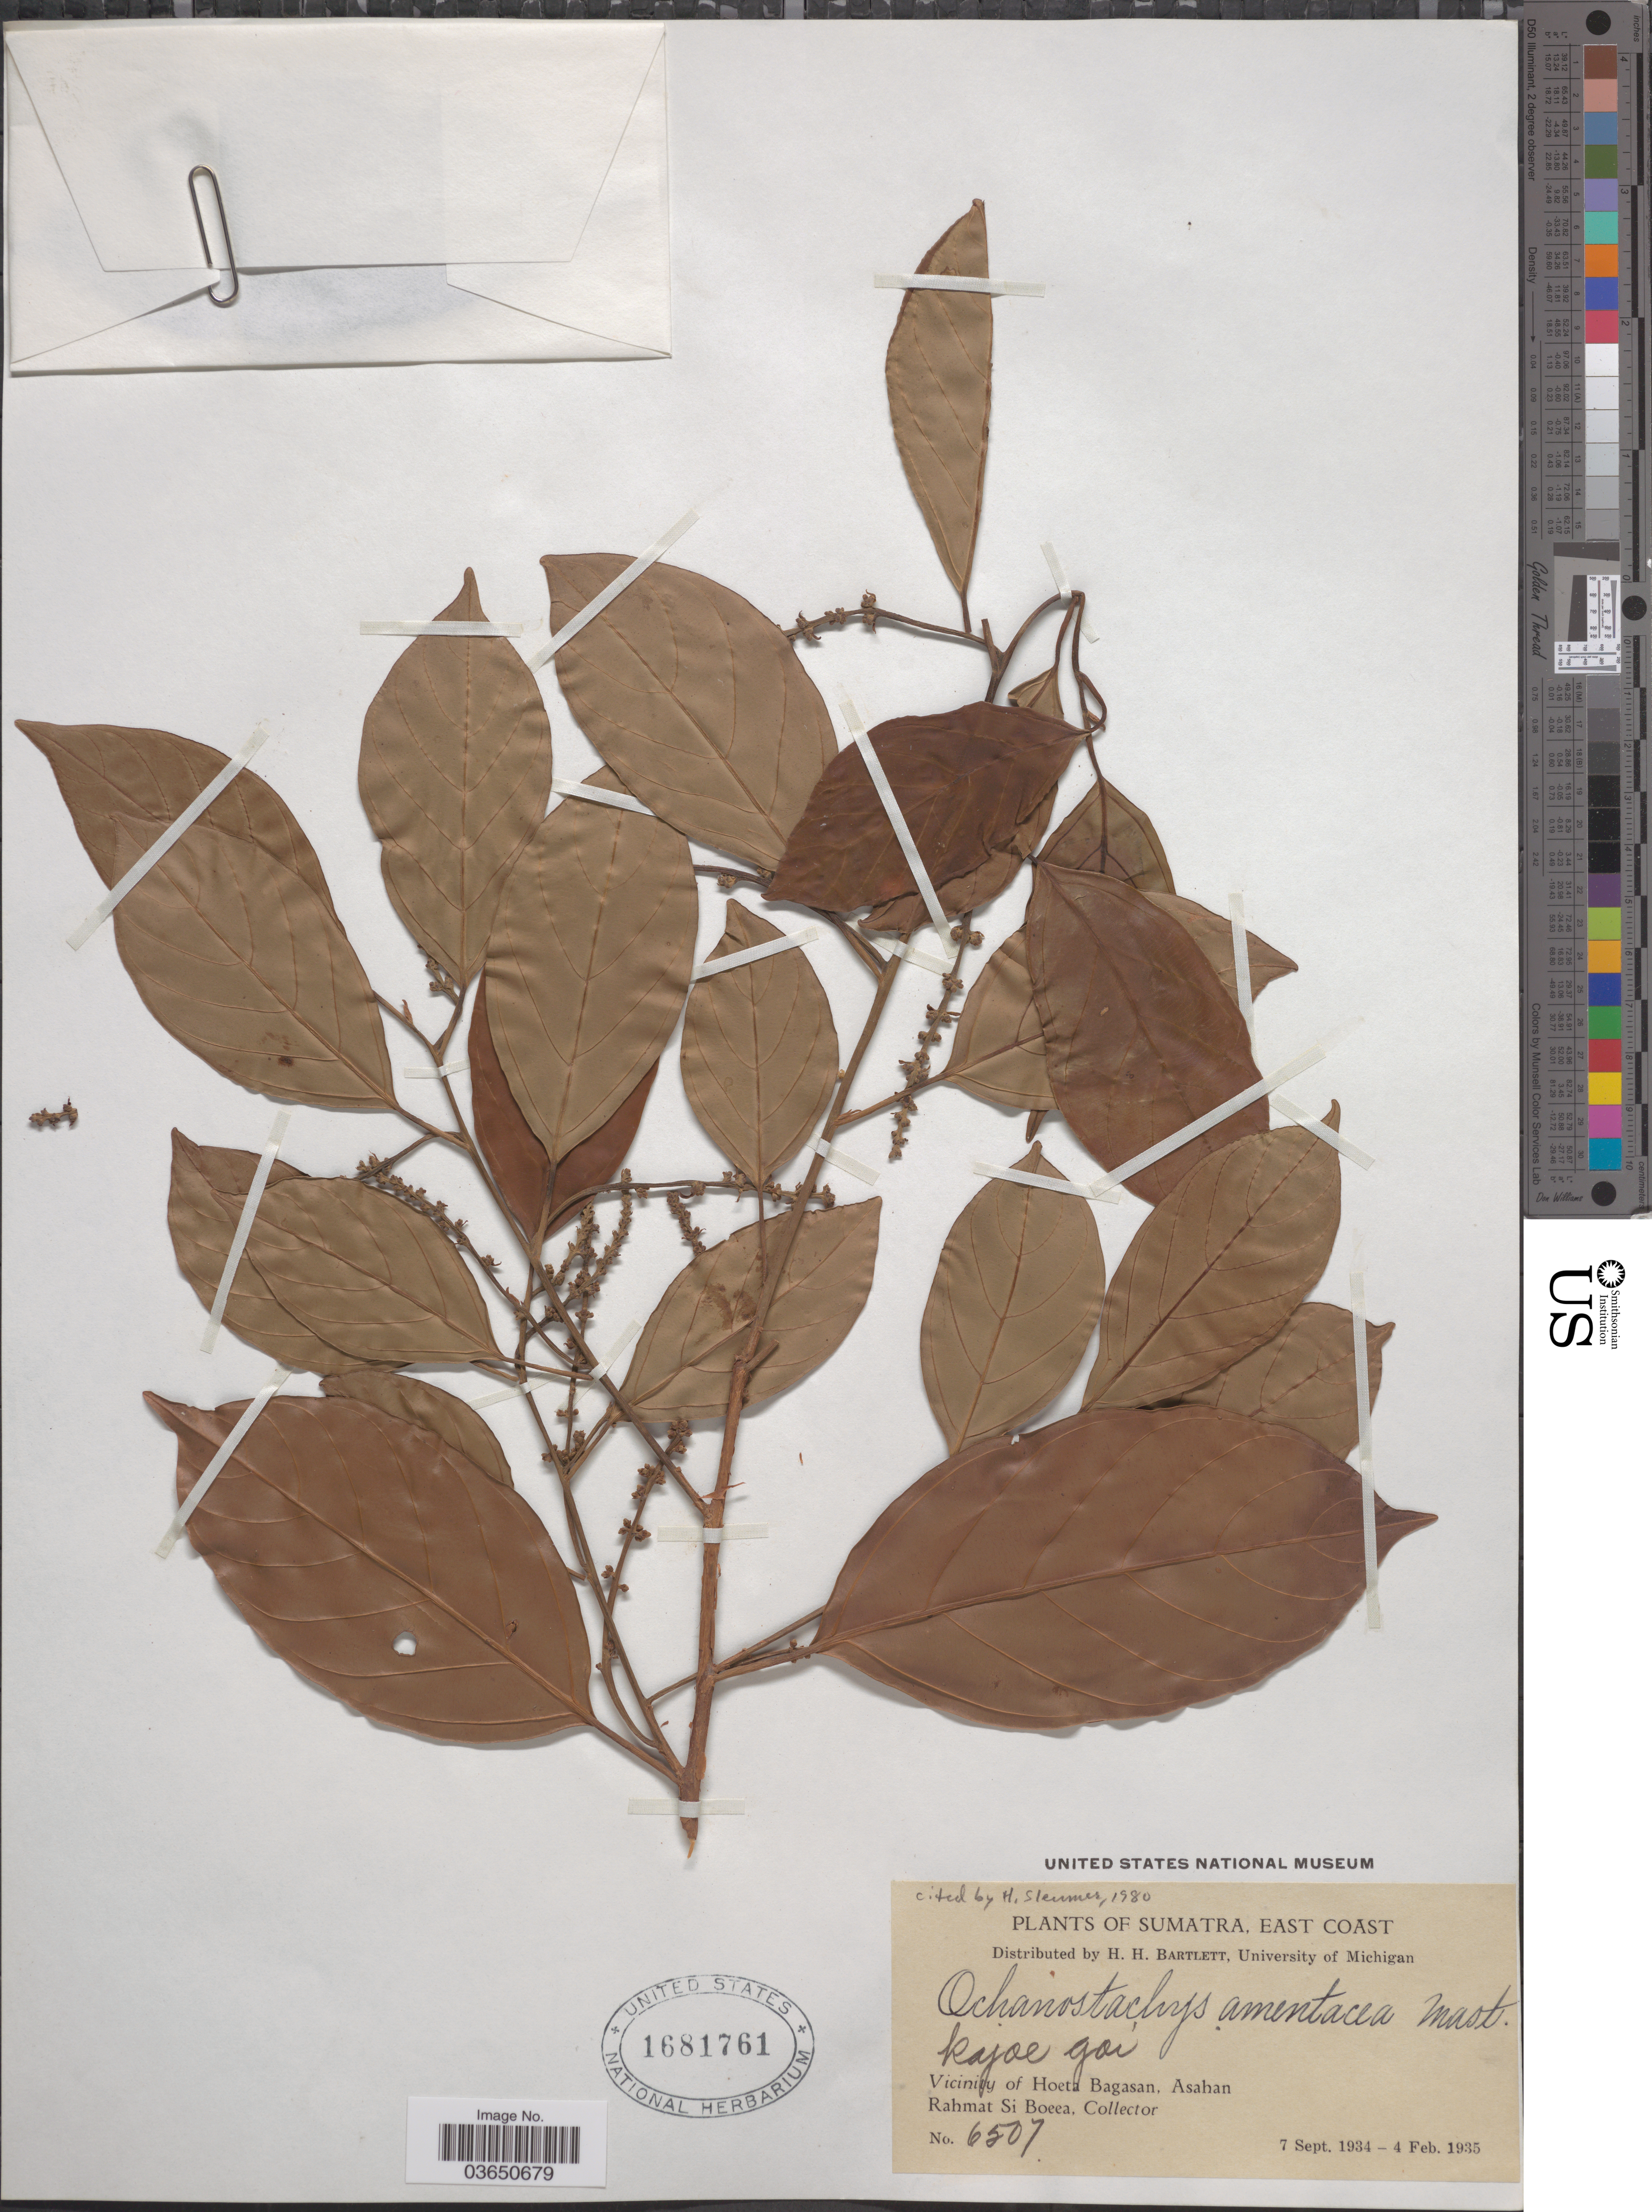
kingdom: Plantae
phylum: Tracheophyta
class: Magnoliopsida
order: Santalales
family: Coulaceae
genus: Ochanostachys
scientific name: Ochanostachys amentacea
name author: Mast.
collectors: Rahmat Si Boeea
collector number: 6507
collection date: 1934-09-07/1935-02-04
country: Indonesia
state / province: Sumatra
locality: East Coast. Vicinity of Hoeta Bagasan, Asahan.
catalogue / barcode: US 1681761